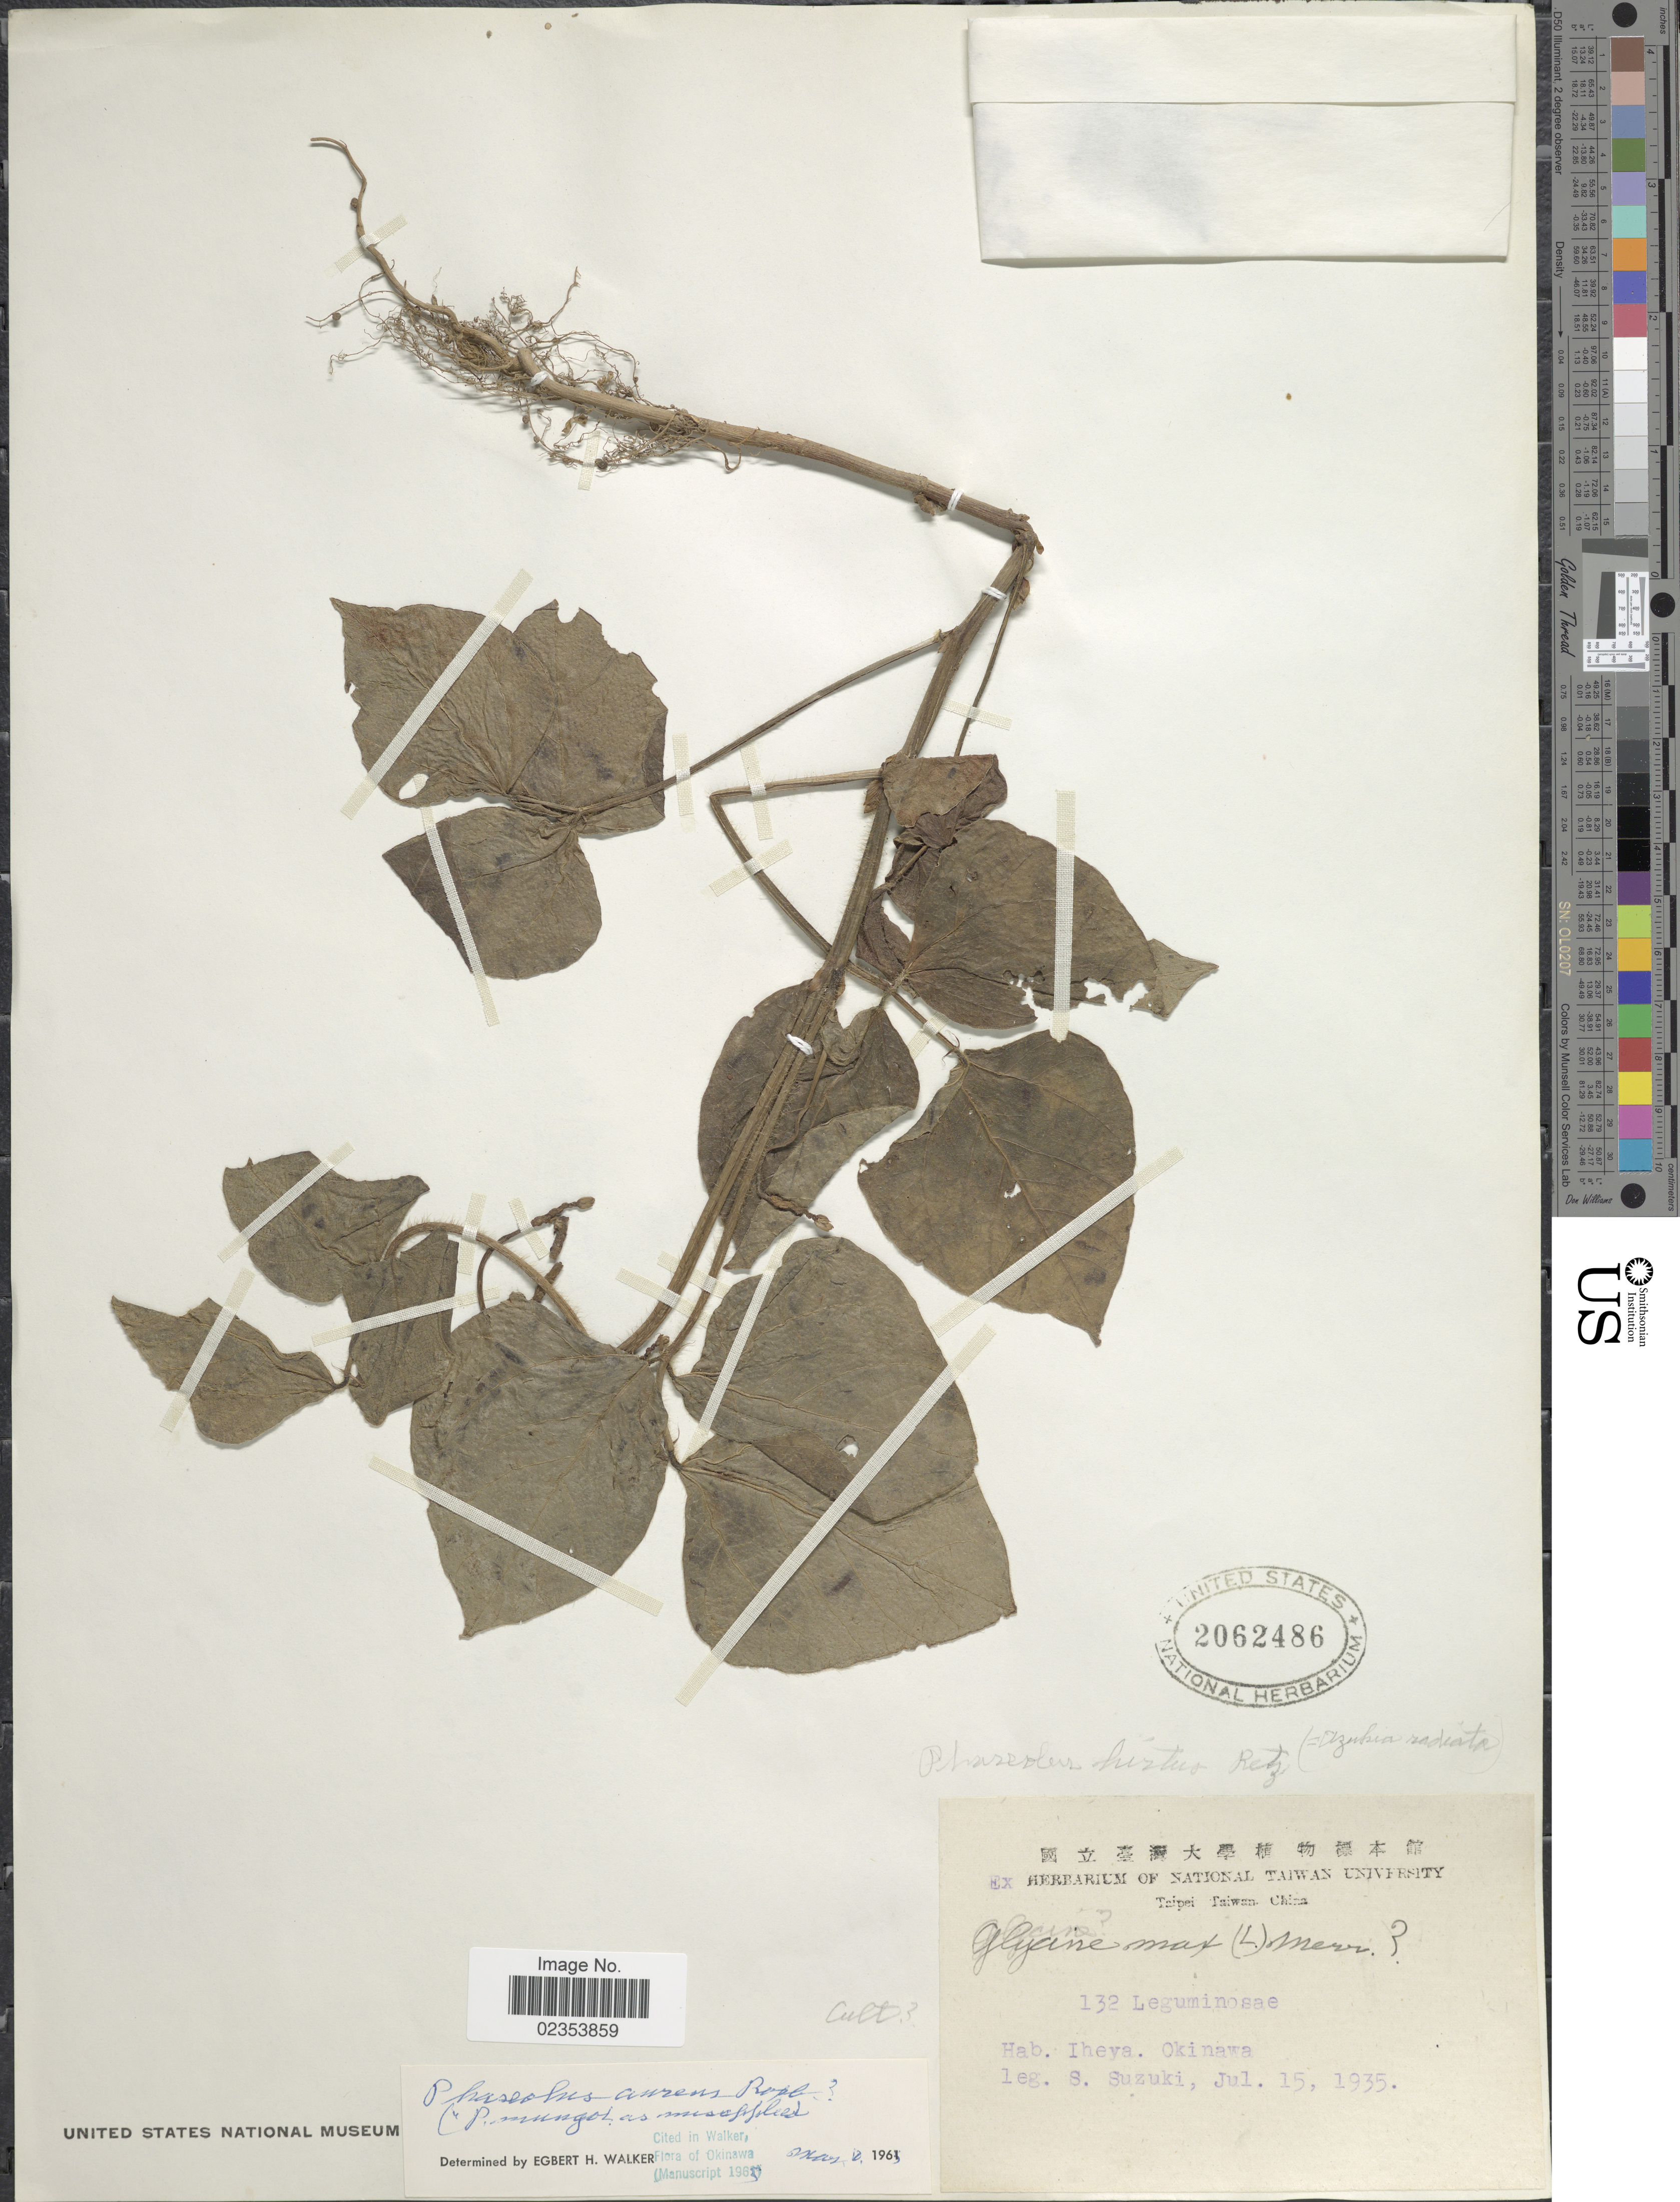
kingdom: Plantae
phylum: Tracheophyta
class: Magnoliopsida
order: Fabales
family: Fabaceae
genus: Vigna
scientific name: Vigna radiata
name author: (L.) R. Wilczek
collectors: S. Suzuki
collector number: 132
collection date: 1935-07-15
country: Japan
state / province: Okinawa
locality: Iheya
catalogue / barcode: US 2062486